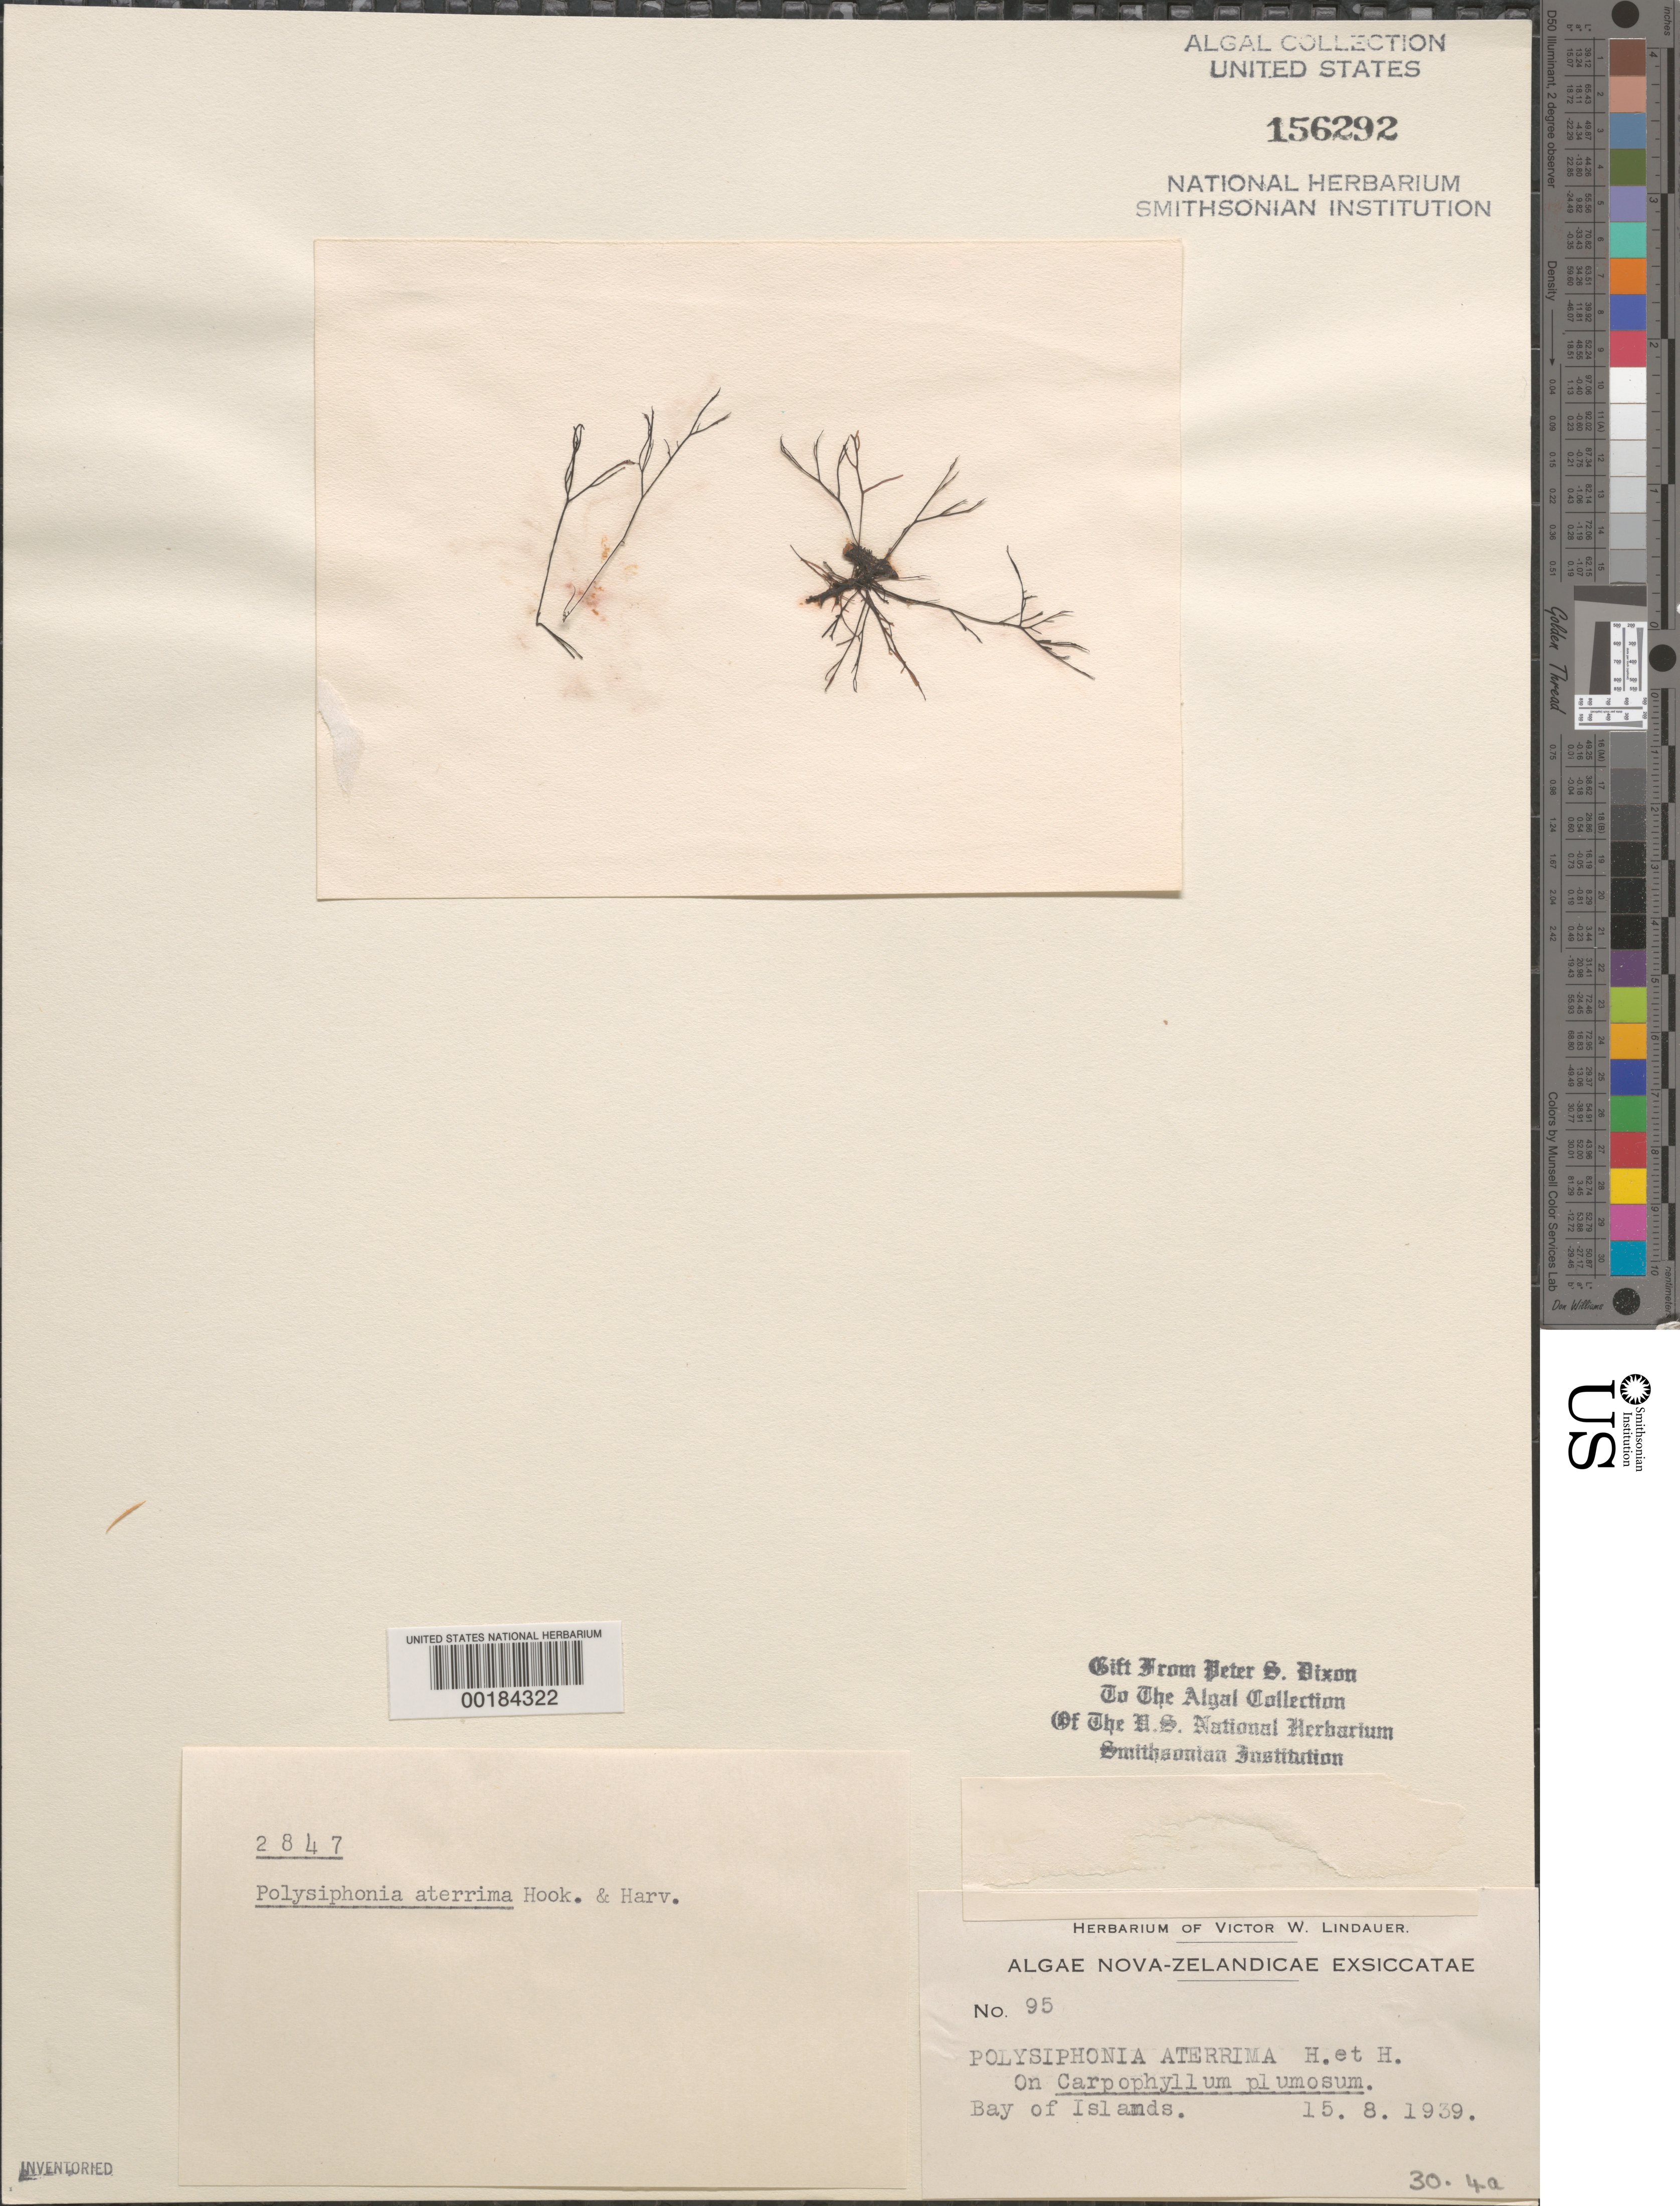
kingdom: Plantae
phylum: Rhodophyta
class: Florideophyceae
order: Ceramiales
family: Rhodomelaceae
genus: Polysiphonia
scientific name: Polysiphonia aterrima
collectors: V. Lindauer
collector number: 95 & PSD 2847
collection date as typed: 15 Aug 1939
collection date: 1939-08-15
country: New Zealand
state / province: Northland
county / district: Far North District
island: North Island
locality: Bay of Islands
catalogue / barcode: US 156292